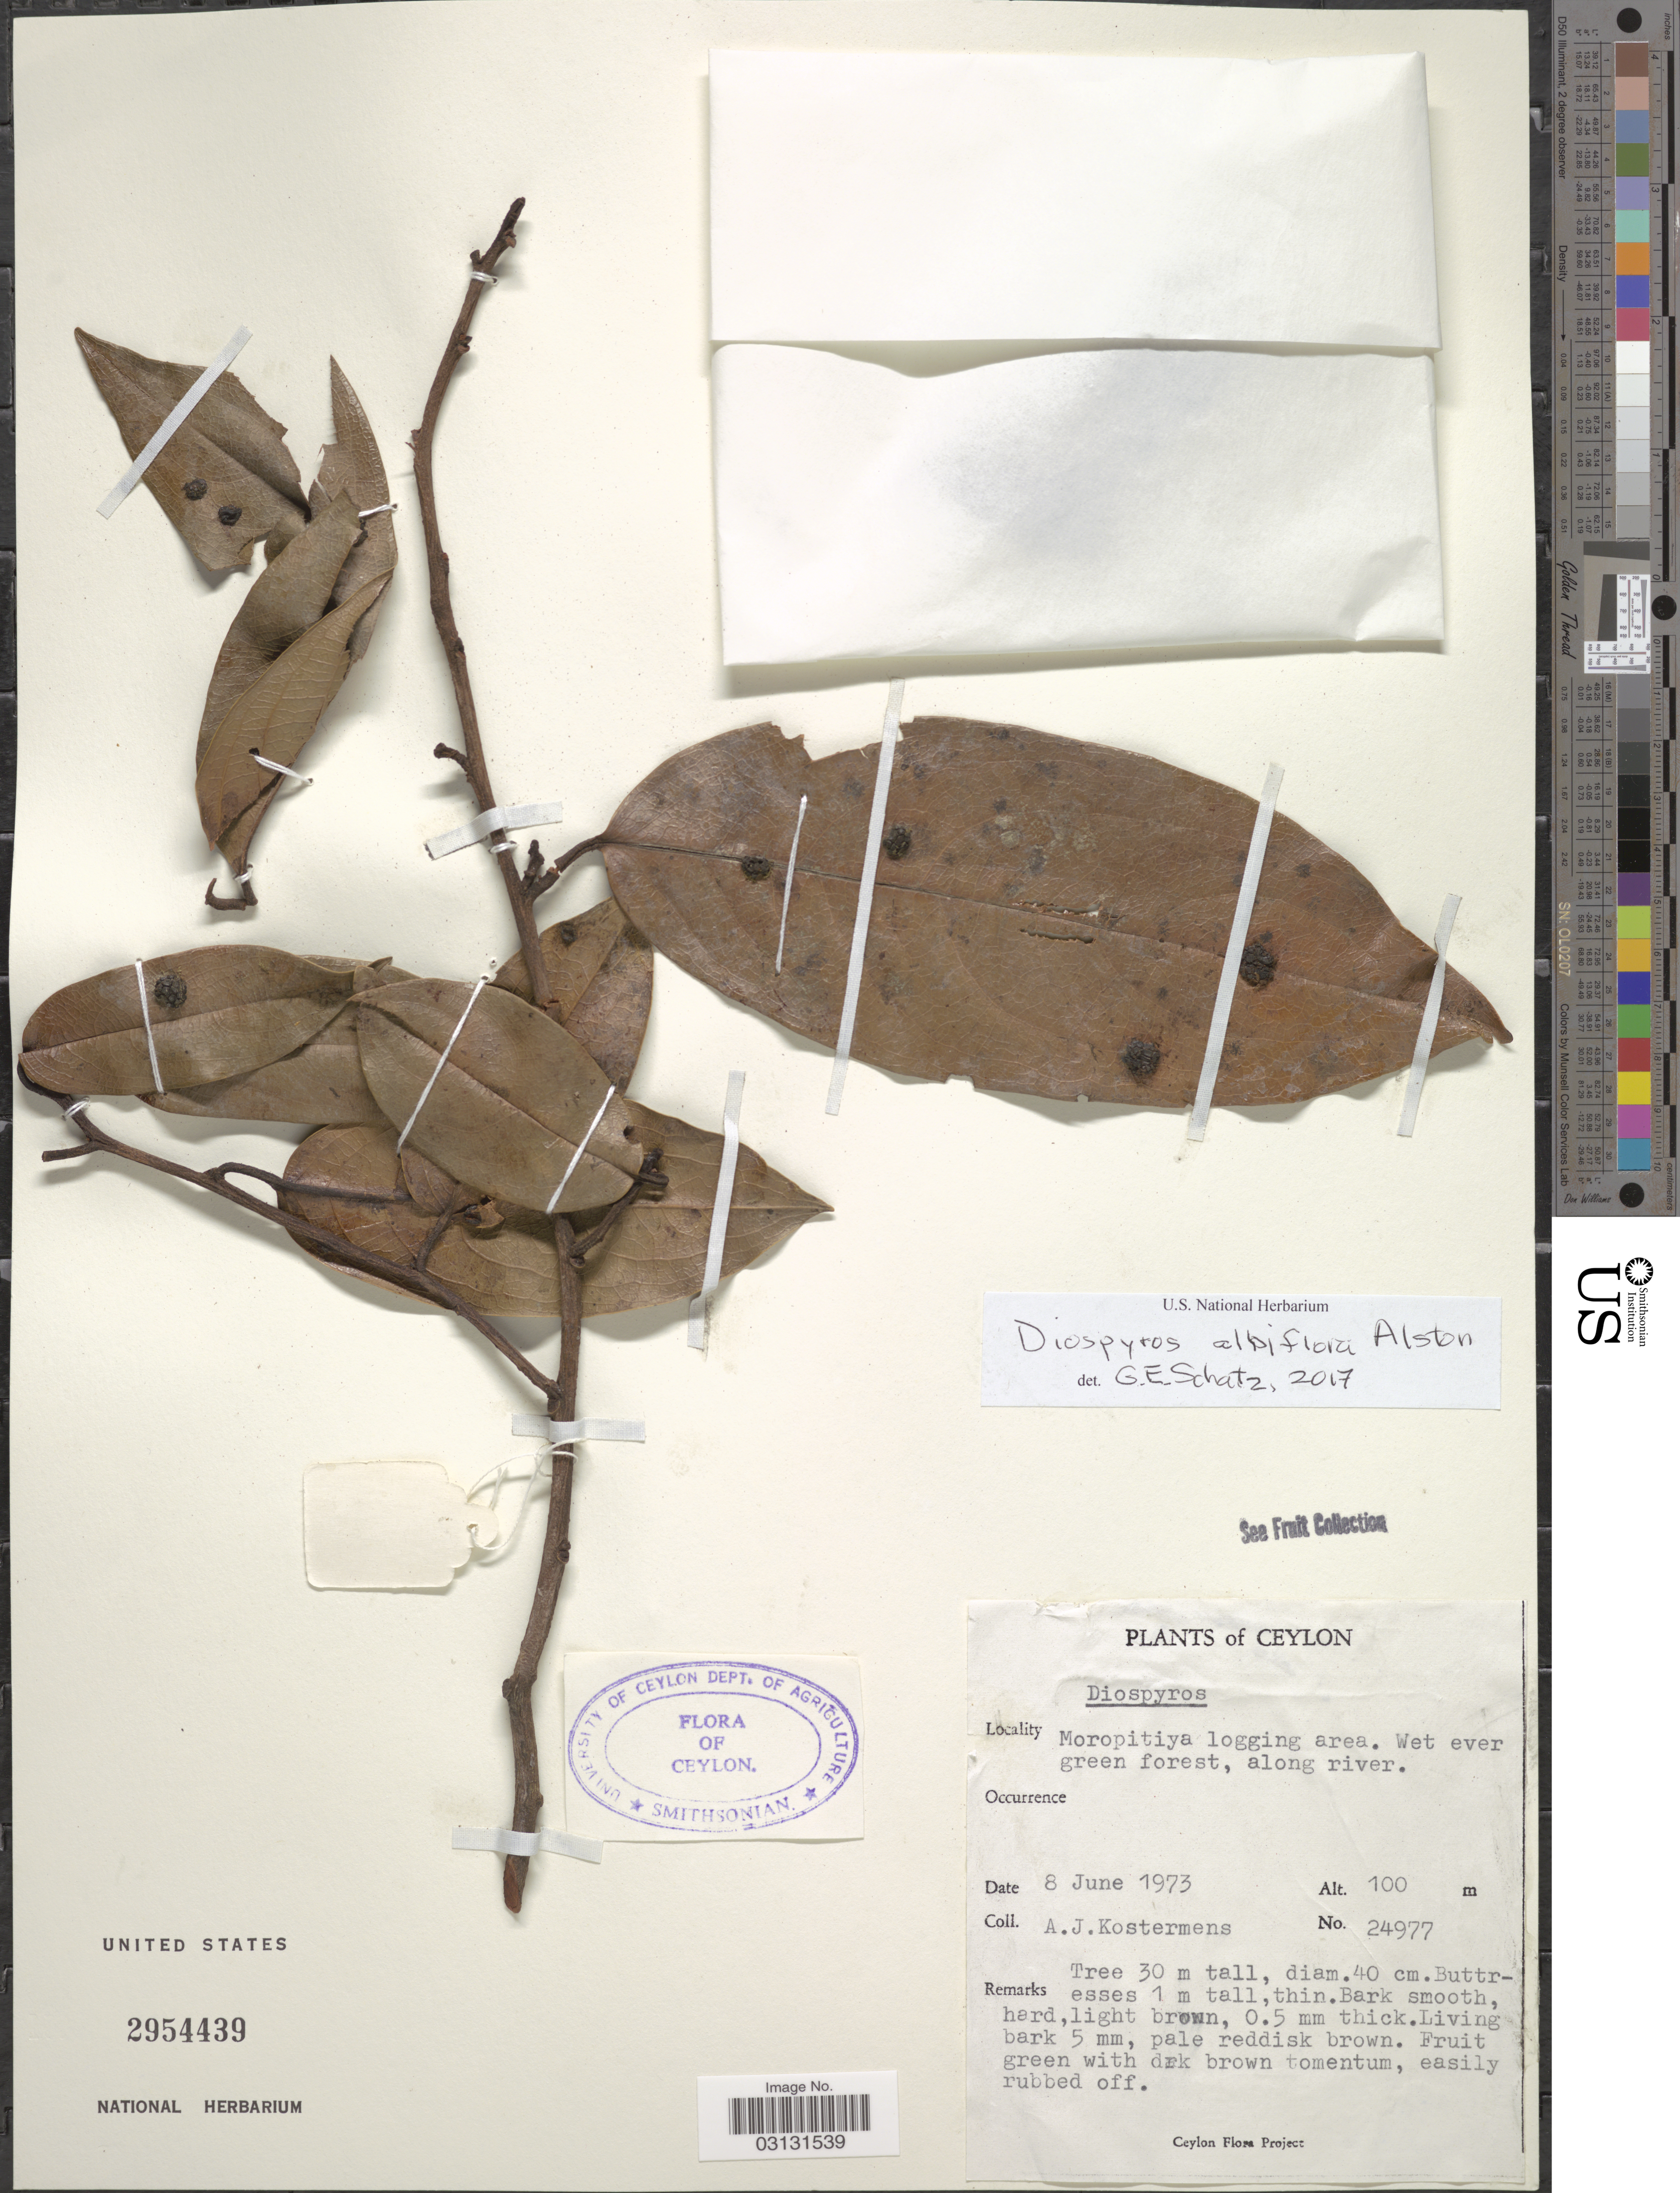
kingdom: Plantae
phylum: Tracheophyta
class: Magnoliopsida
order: Ericales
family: Ebenaceae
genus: Diospyros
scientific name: Diospyros albiflora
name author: Alston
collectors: A. J. G. Kostermans & S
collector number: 24977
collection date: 1973-06-08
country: Sri Lanka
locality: Ceylon. Moropitiya logging area. Wet ever green forest, along river.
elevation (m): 100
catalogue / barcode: US 2954439